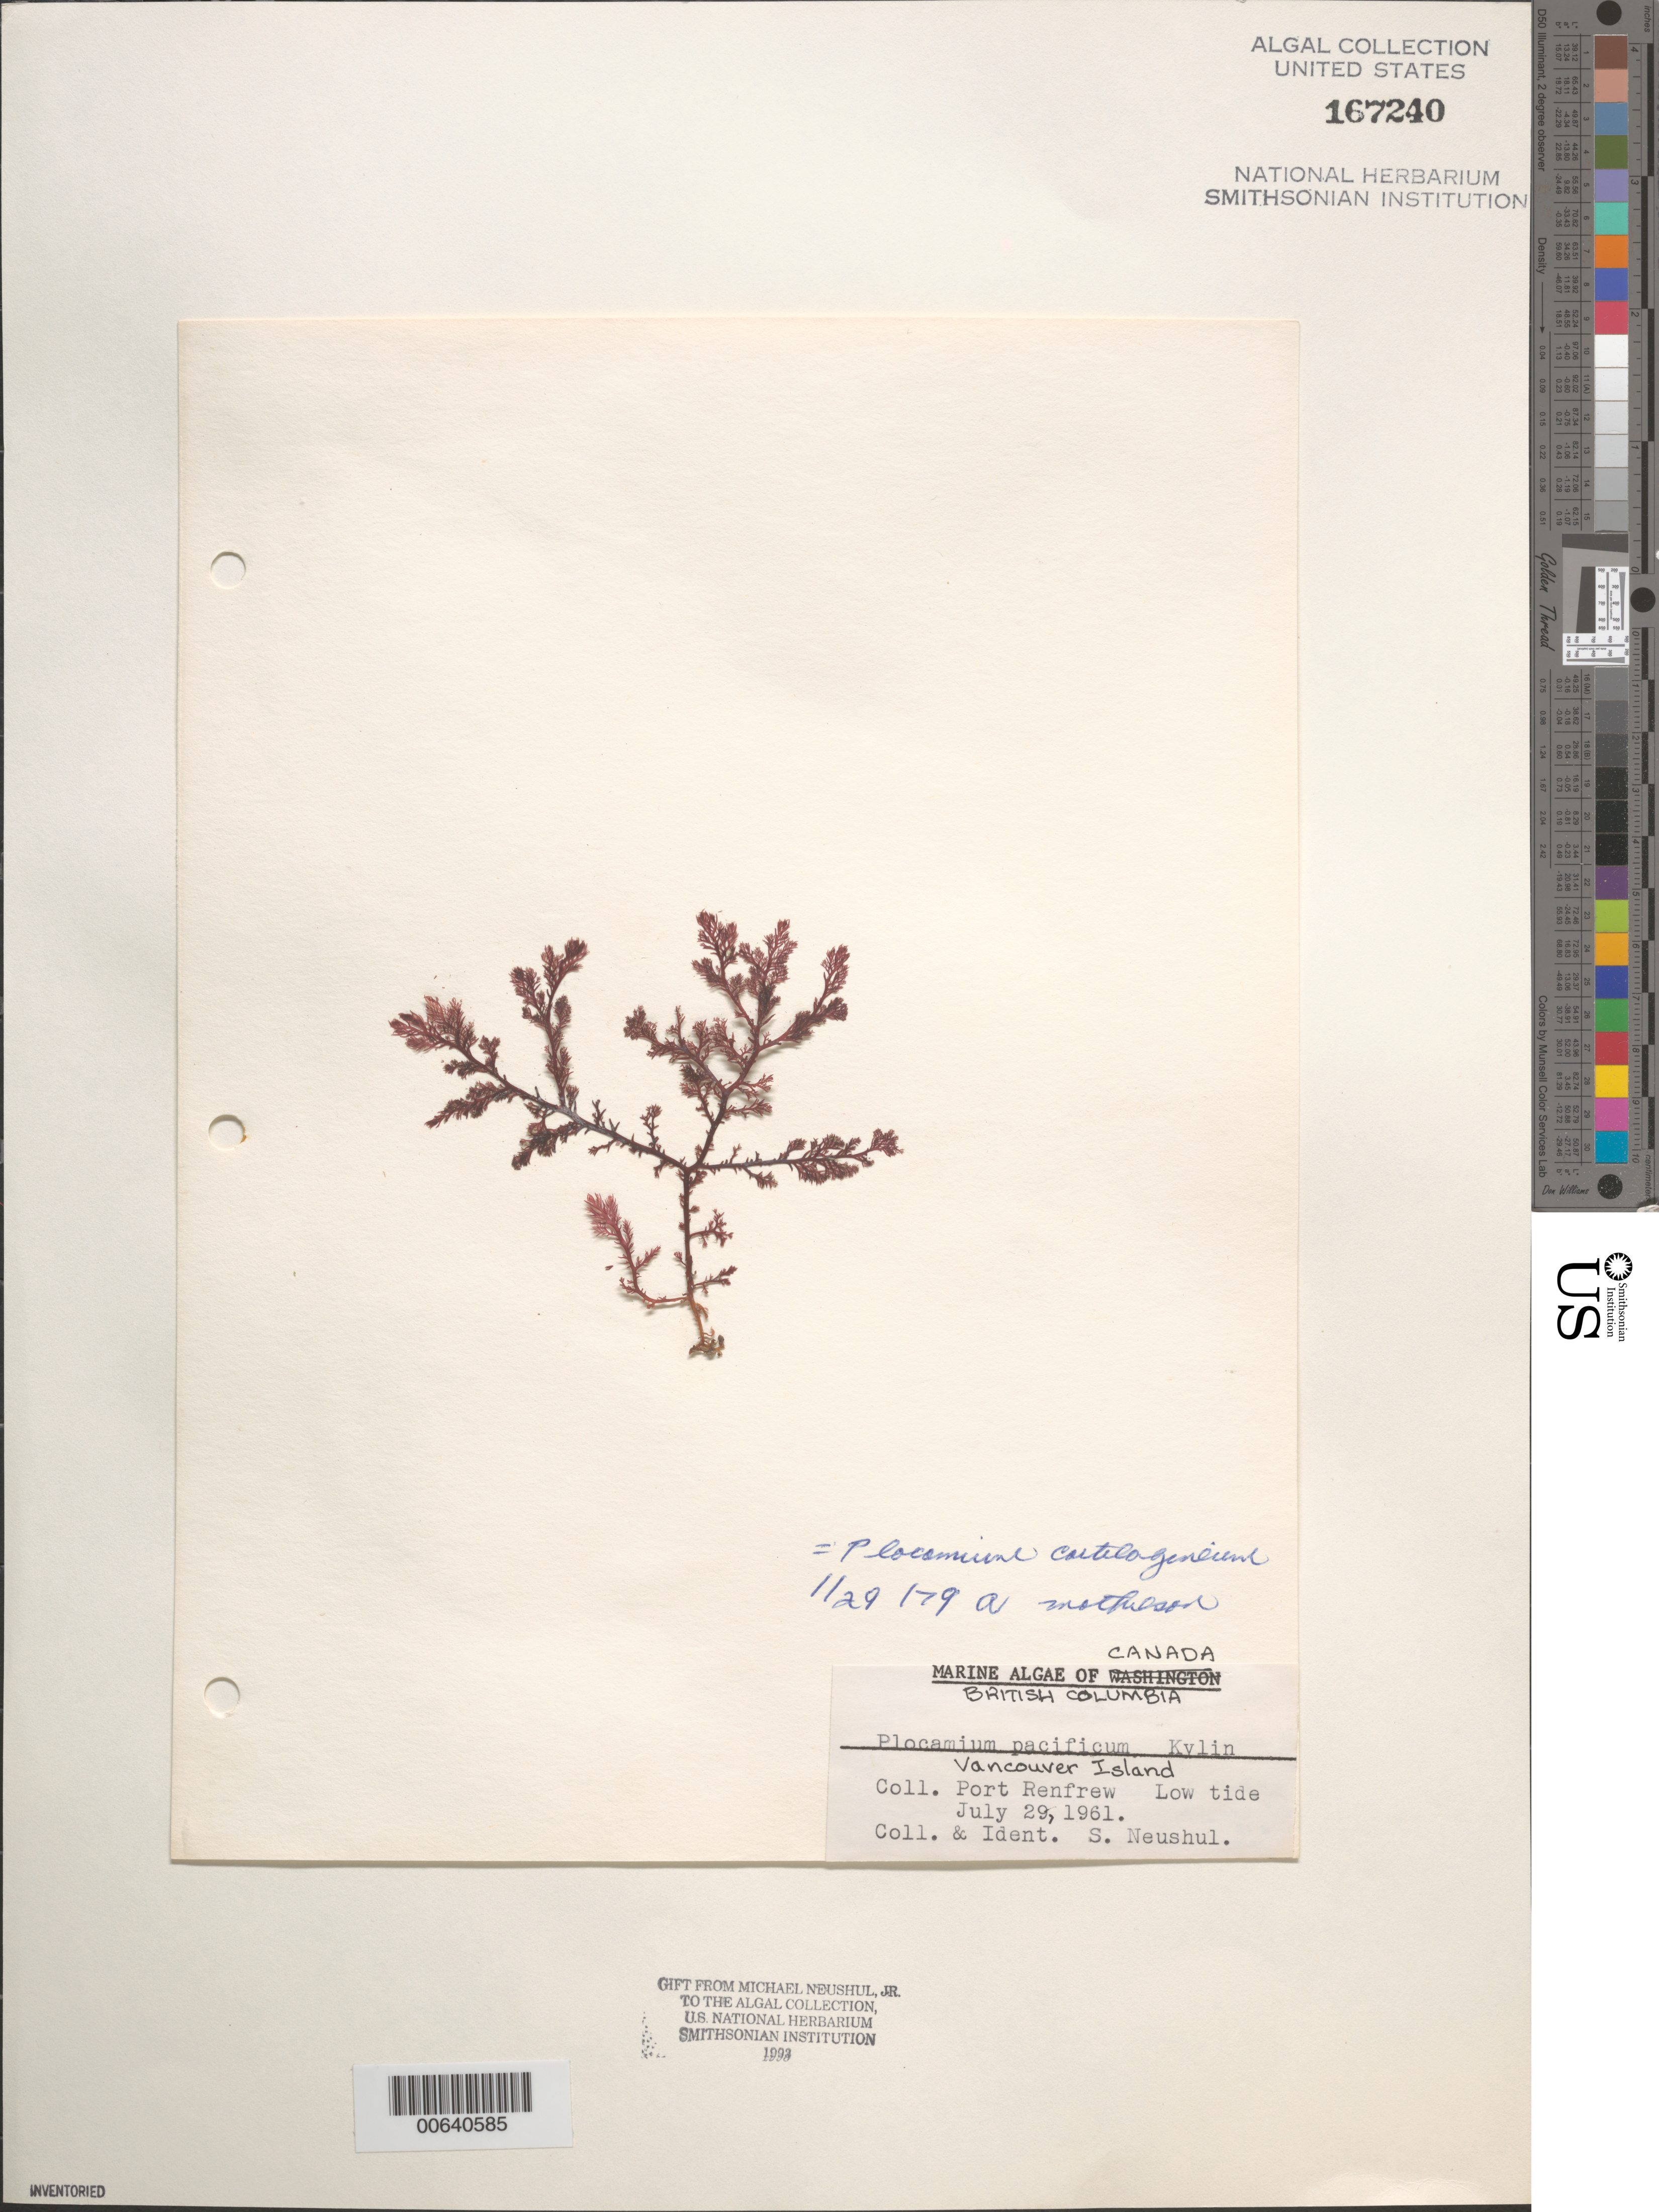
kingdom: Plantae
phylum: Rhodophyta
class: Florideophyceae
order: Plocamiales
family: Plocamiaceae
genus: Plocamium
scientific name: Plocamium cartilagineum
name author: (L.) P.S. Dixon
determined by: Mathieson, A. C.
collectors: S. Neushul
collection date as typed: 29 Jul 1961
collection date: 1961-07-29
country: Canada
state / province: British Columbia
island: Vancouver Island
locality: Port Renfrew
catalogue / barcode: US 167240